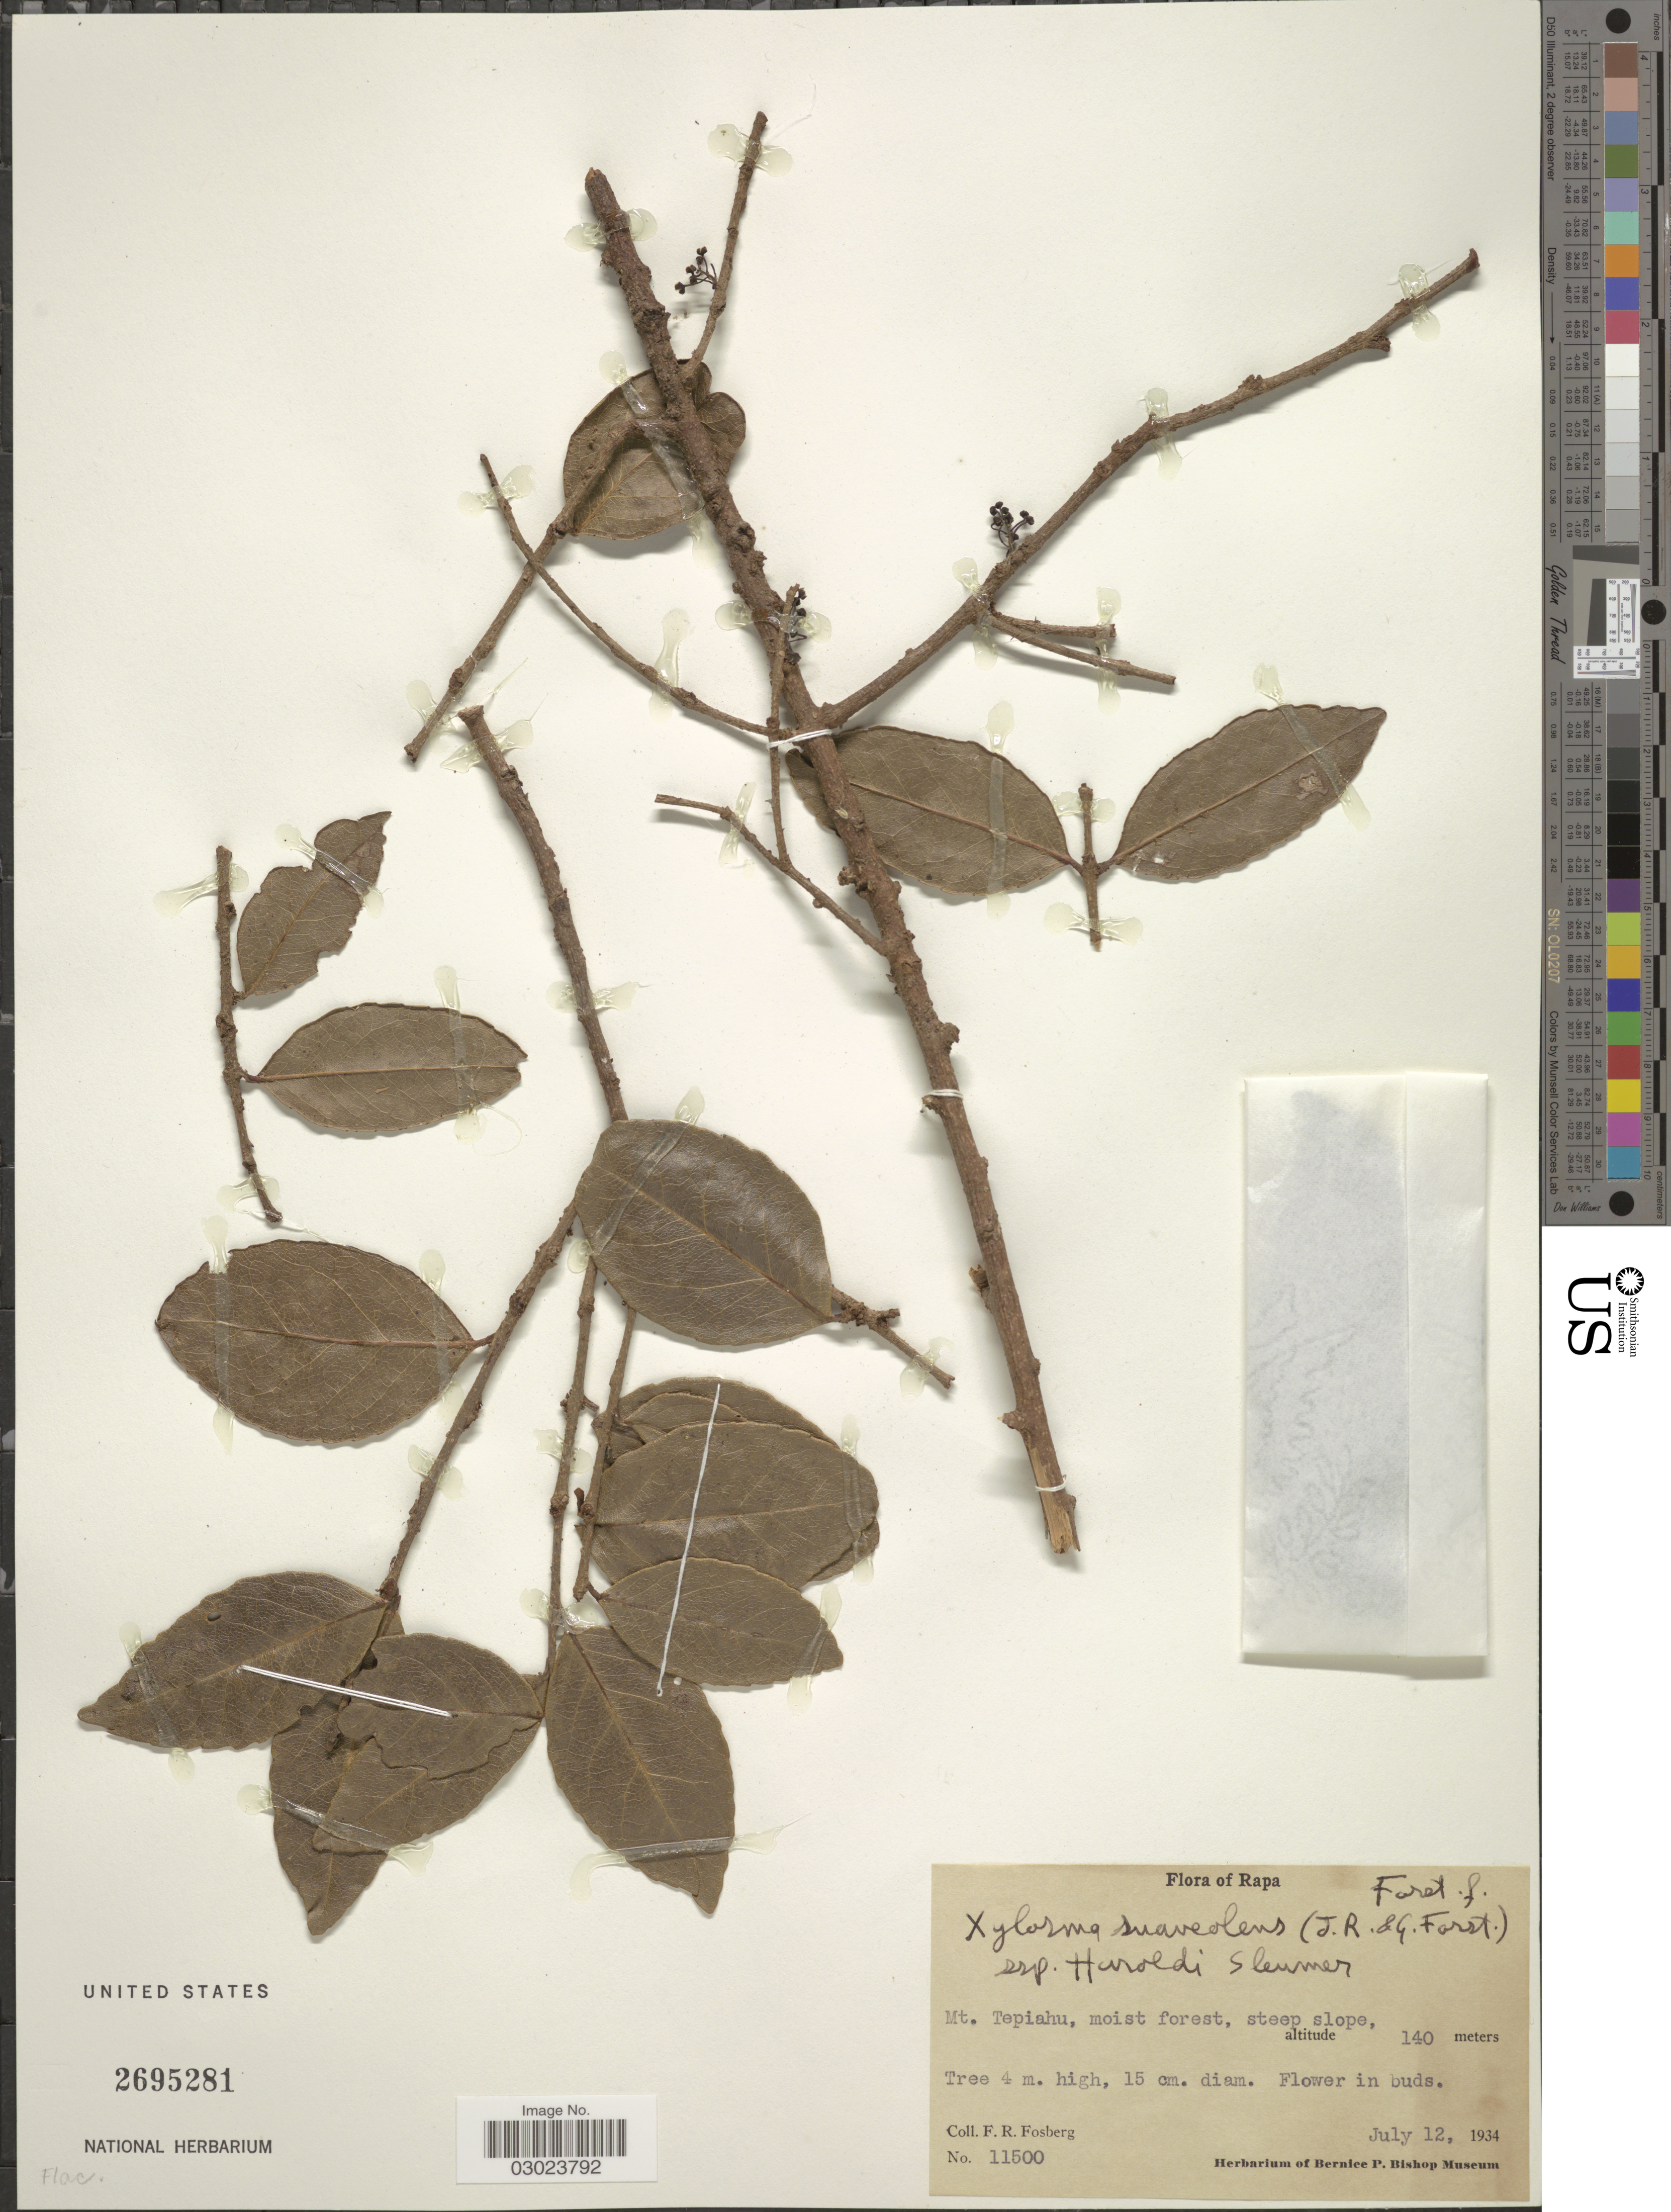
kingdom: Plantae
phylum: Tracheophyta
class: Magnoliopsida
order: Malpighiales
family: Salicaceae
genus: Xylosma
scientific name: Xylosma suaveolens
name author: G. Forst.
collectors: F. R. Fosberg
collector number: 11500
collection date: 1934-07-12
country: French Polynesia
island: Rapa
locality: Rapa. Mt. Tepiahu.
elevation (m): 140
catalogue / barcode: US 2695281